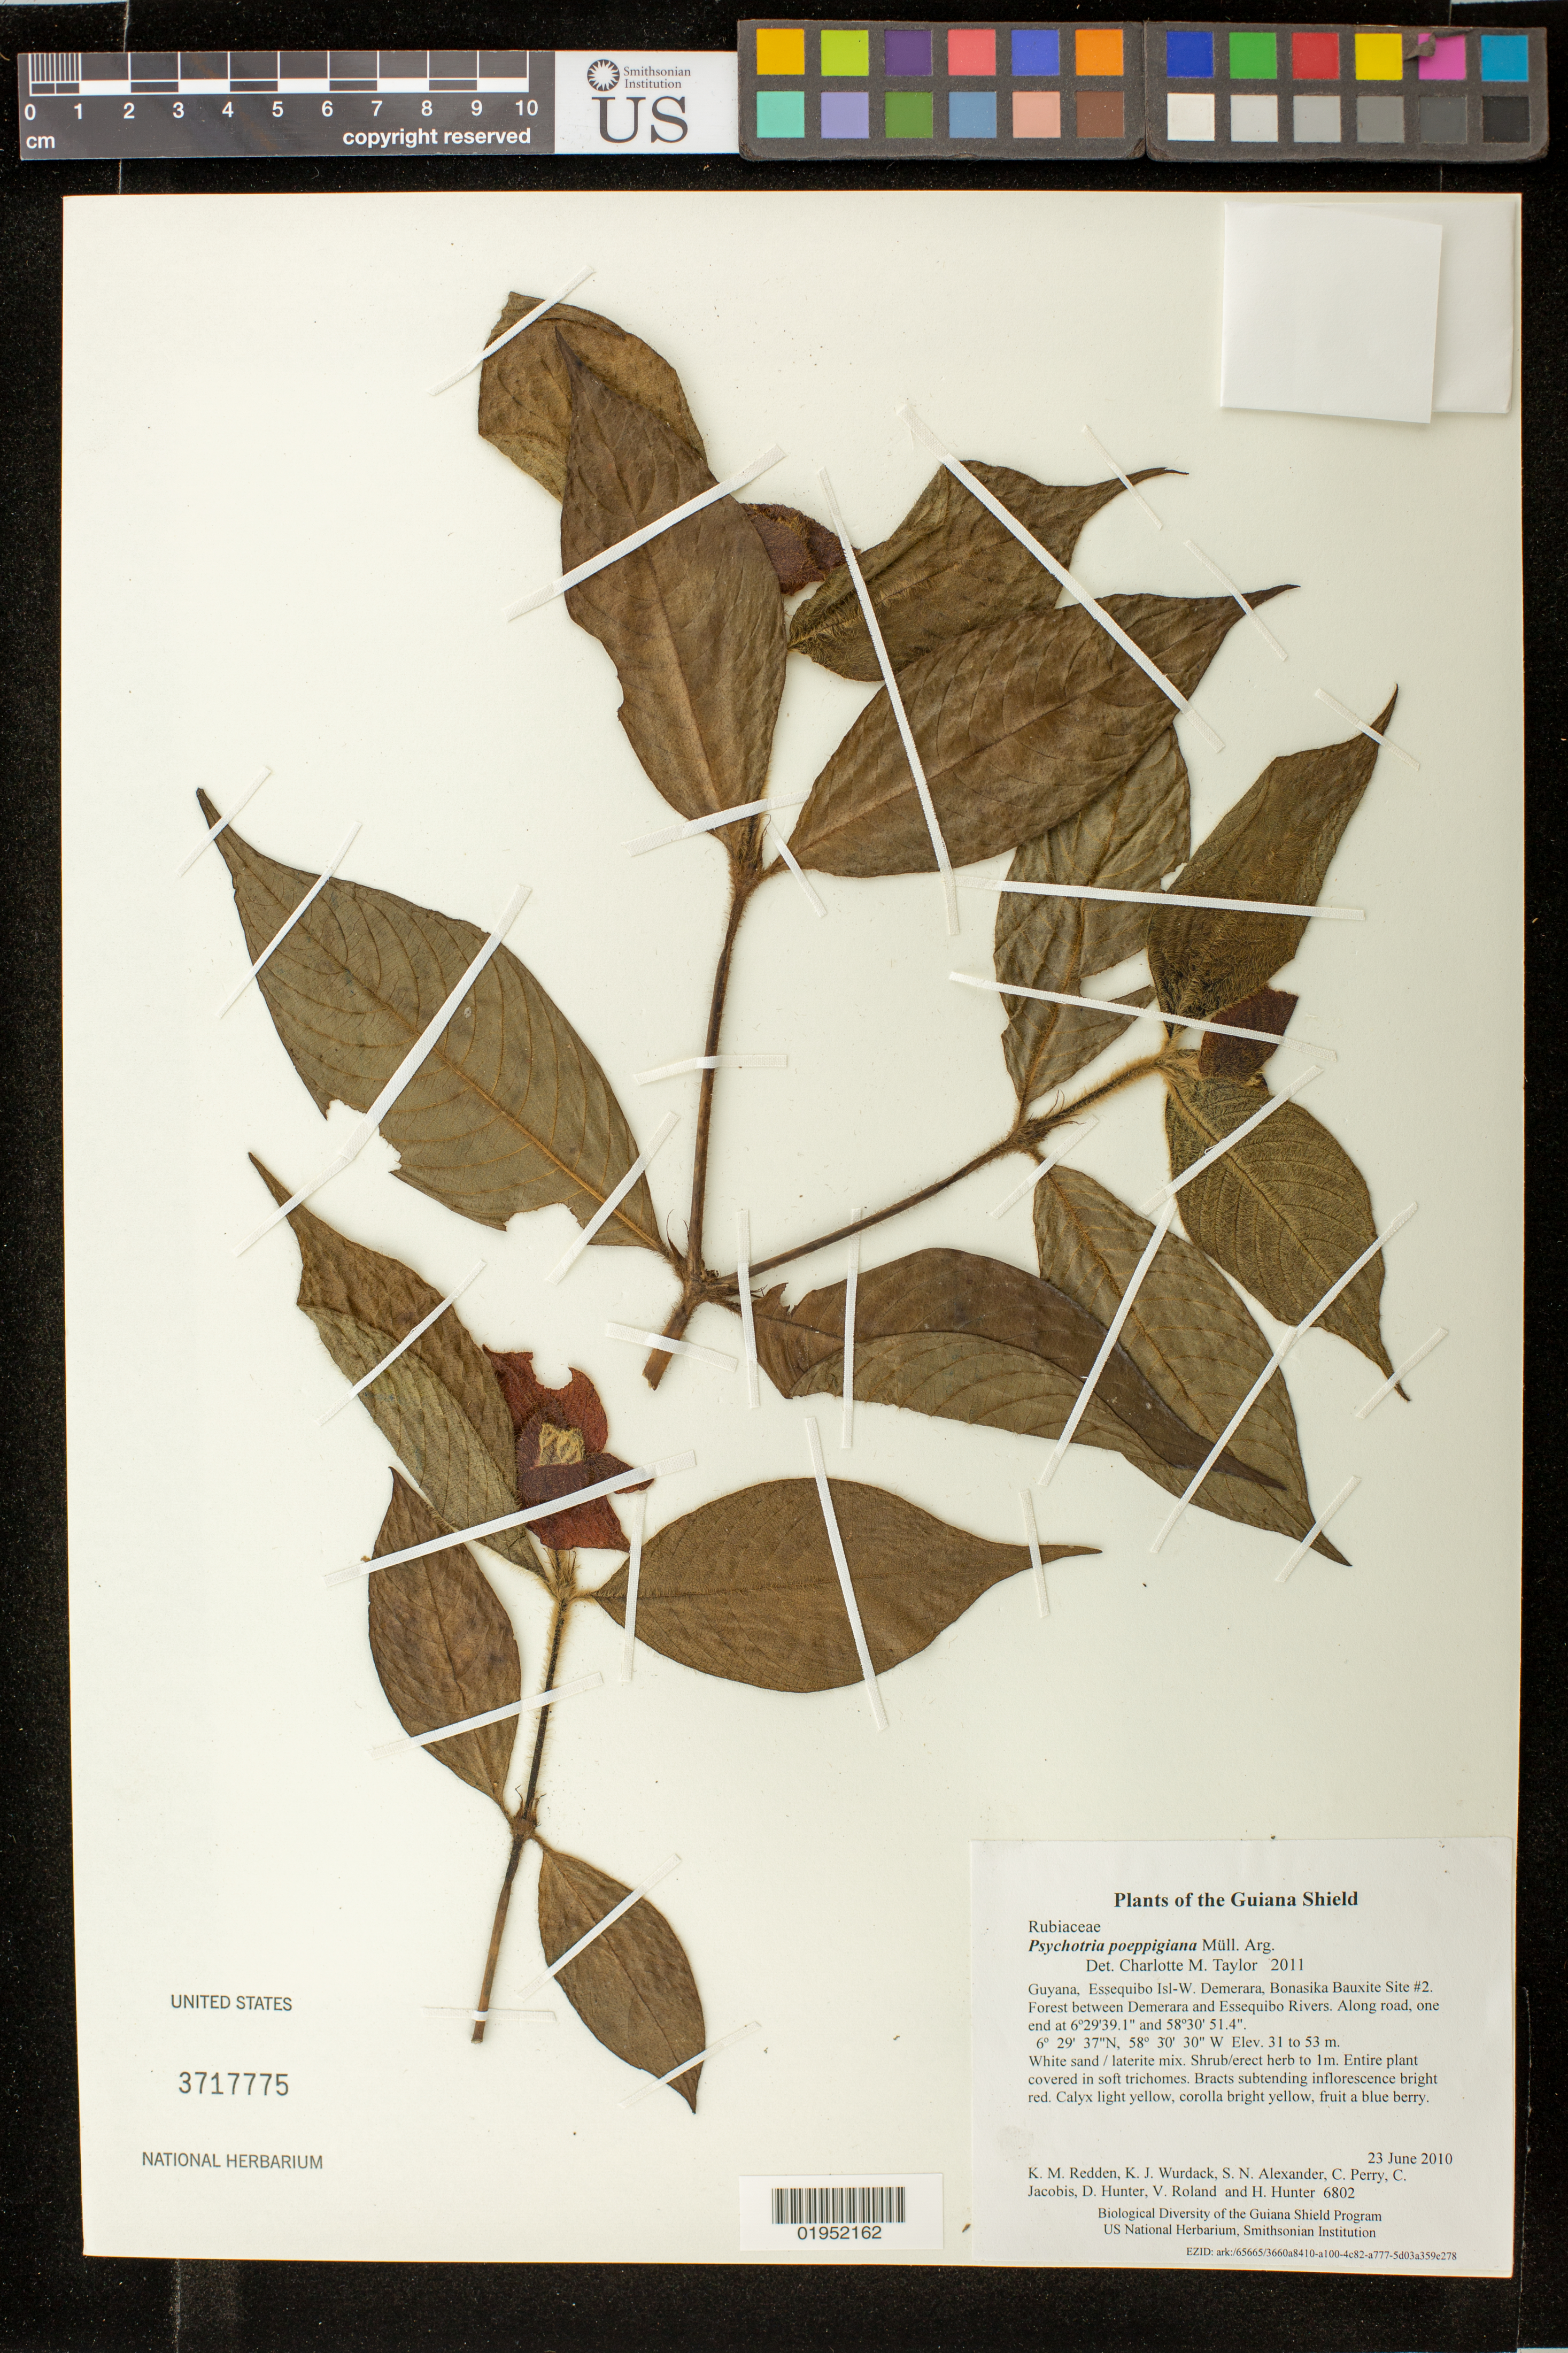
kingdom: Plantae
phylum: Tracheophyta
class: Magnoliopsida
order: Gentianales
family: Rubiaceae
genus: Palicourea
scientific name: Palicourea tomentosa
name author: (Aubl.) Borhidi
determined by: Kirkbride, J. H., Jr.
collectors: K. M. Redden, K. Wurdack, S. N. Alexander, C. Perry, C. Jacobis, D. Hunter, V. Roland & H. Hunter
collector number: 6802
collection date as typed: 23 June 2010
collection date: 2010-06-23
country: Guyana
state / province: Essequibo Isl-W. Demerara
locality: Bonasika Bauxite Site #2. Forest between Demerara and Essequibo Rivers. Along road, one end at 6º29'39.1" and 58º30' 51.4"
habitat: White sand / laterite mix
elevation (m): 31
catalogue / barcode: US 3717775